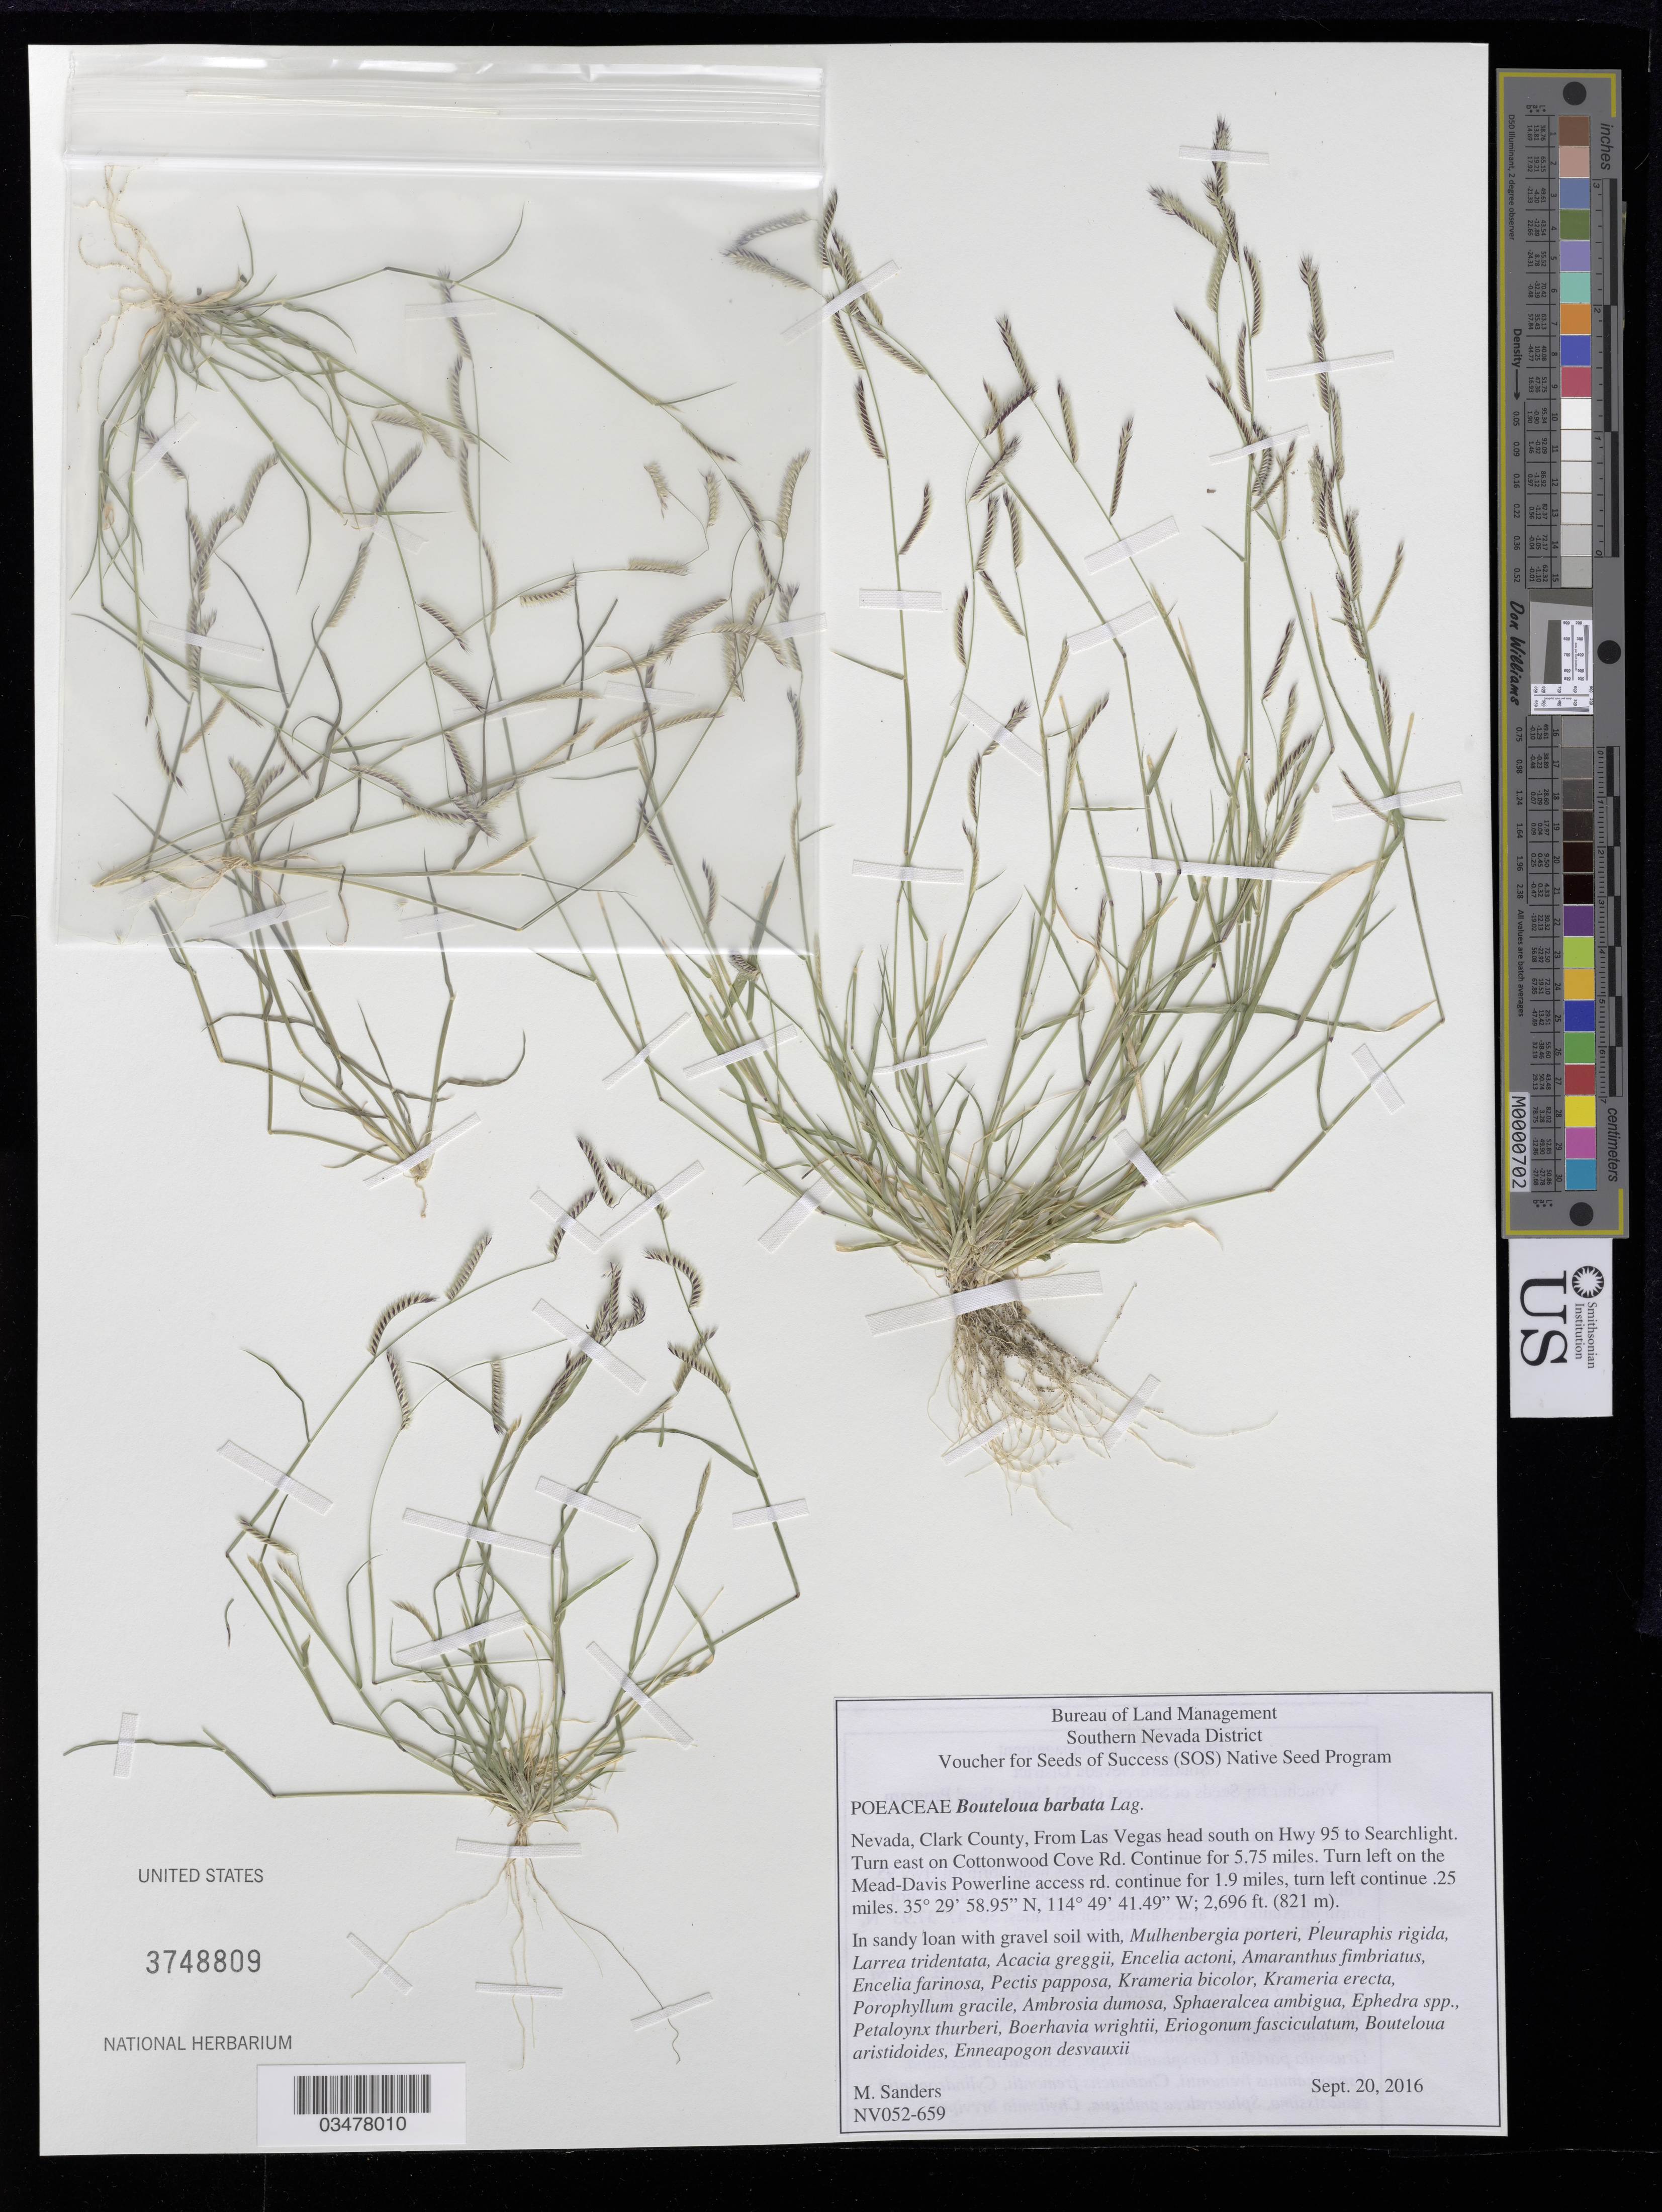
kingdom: Plantae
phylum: Tracheophyta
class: Liliopsida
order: Poales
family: Poaceae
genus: Bouteloua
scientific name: Bouteloua barbata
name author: Lag.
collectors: M. Sanders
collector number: NV052-659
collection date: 2016-09-20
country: United States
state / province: Nevada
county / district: Clark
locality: Mead-Davis Powerline Rd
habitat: In sandy loam with gravel soil. With Larrea tridentata, Acacia greggii, Encelia actoni, Ambrosia dumosa, etc.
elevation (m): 822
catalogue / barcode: US 3748809